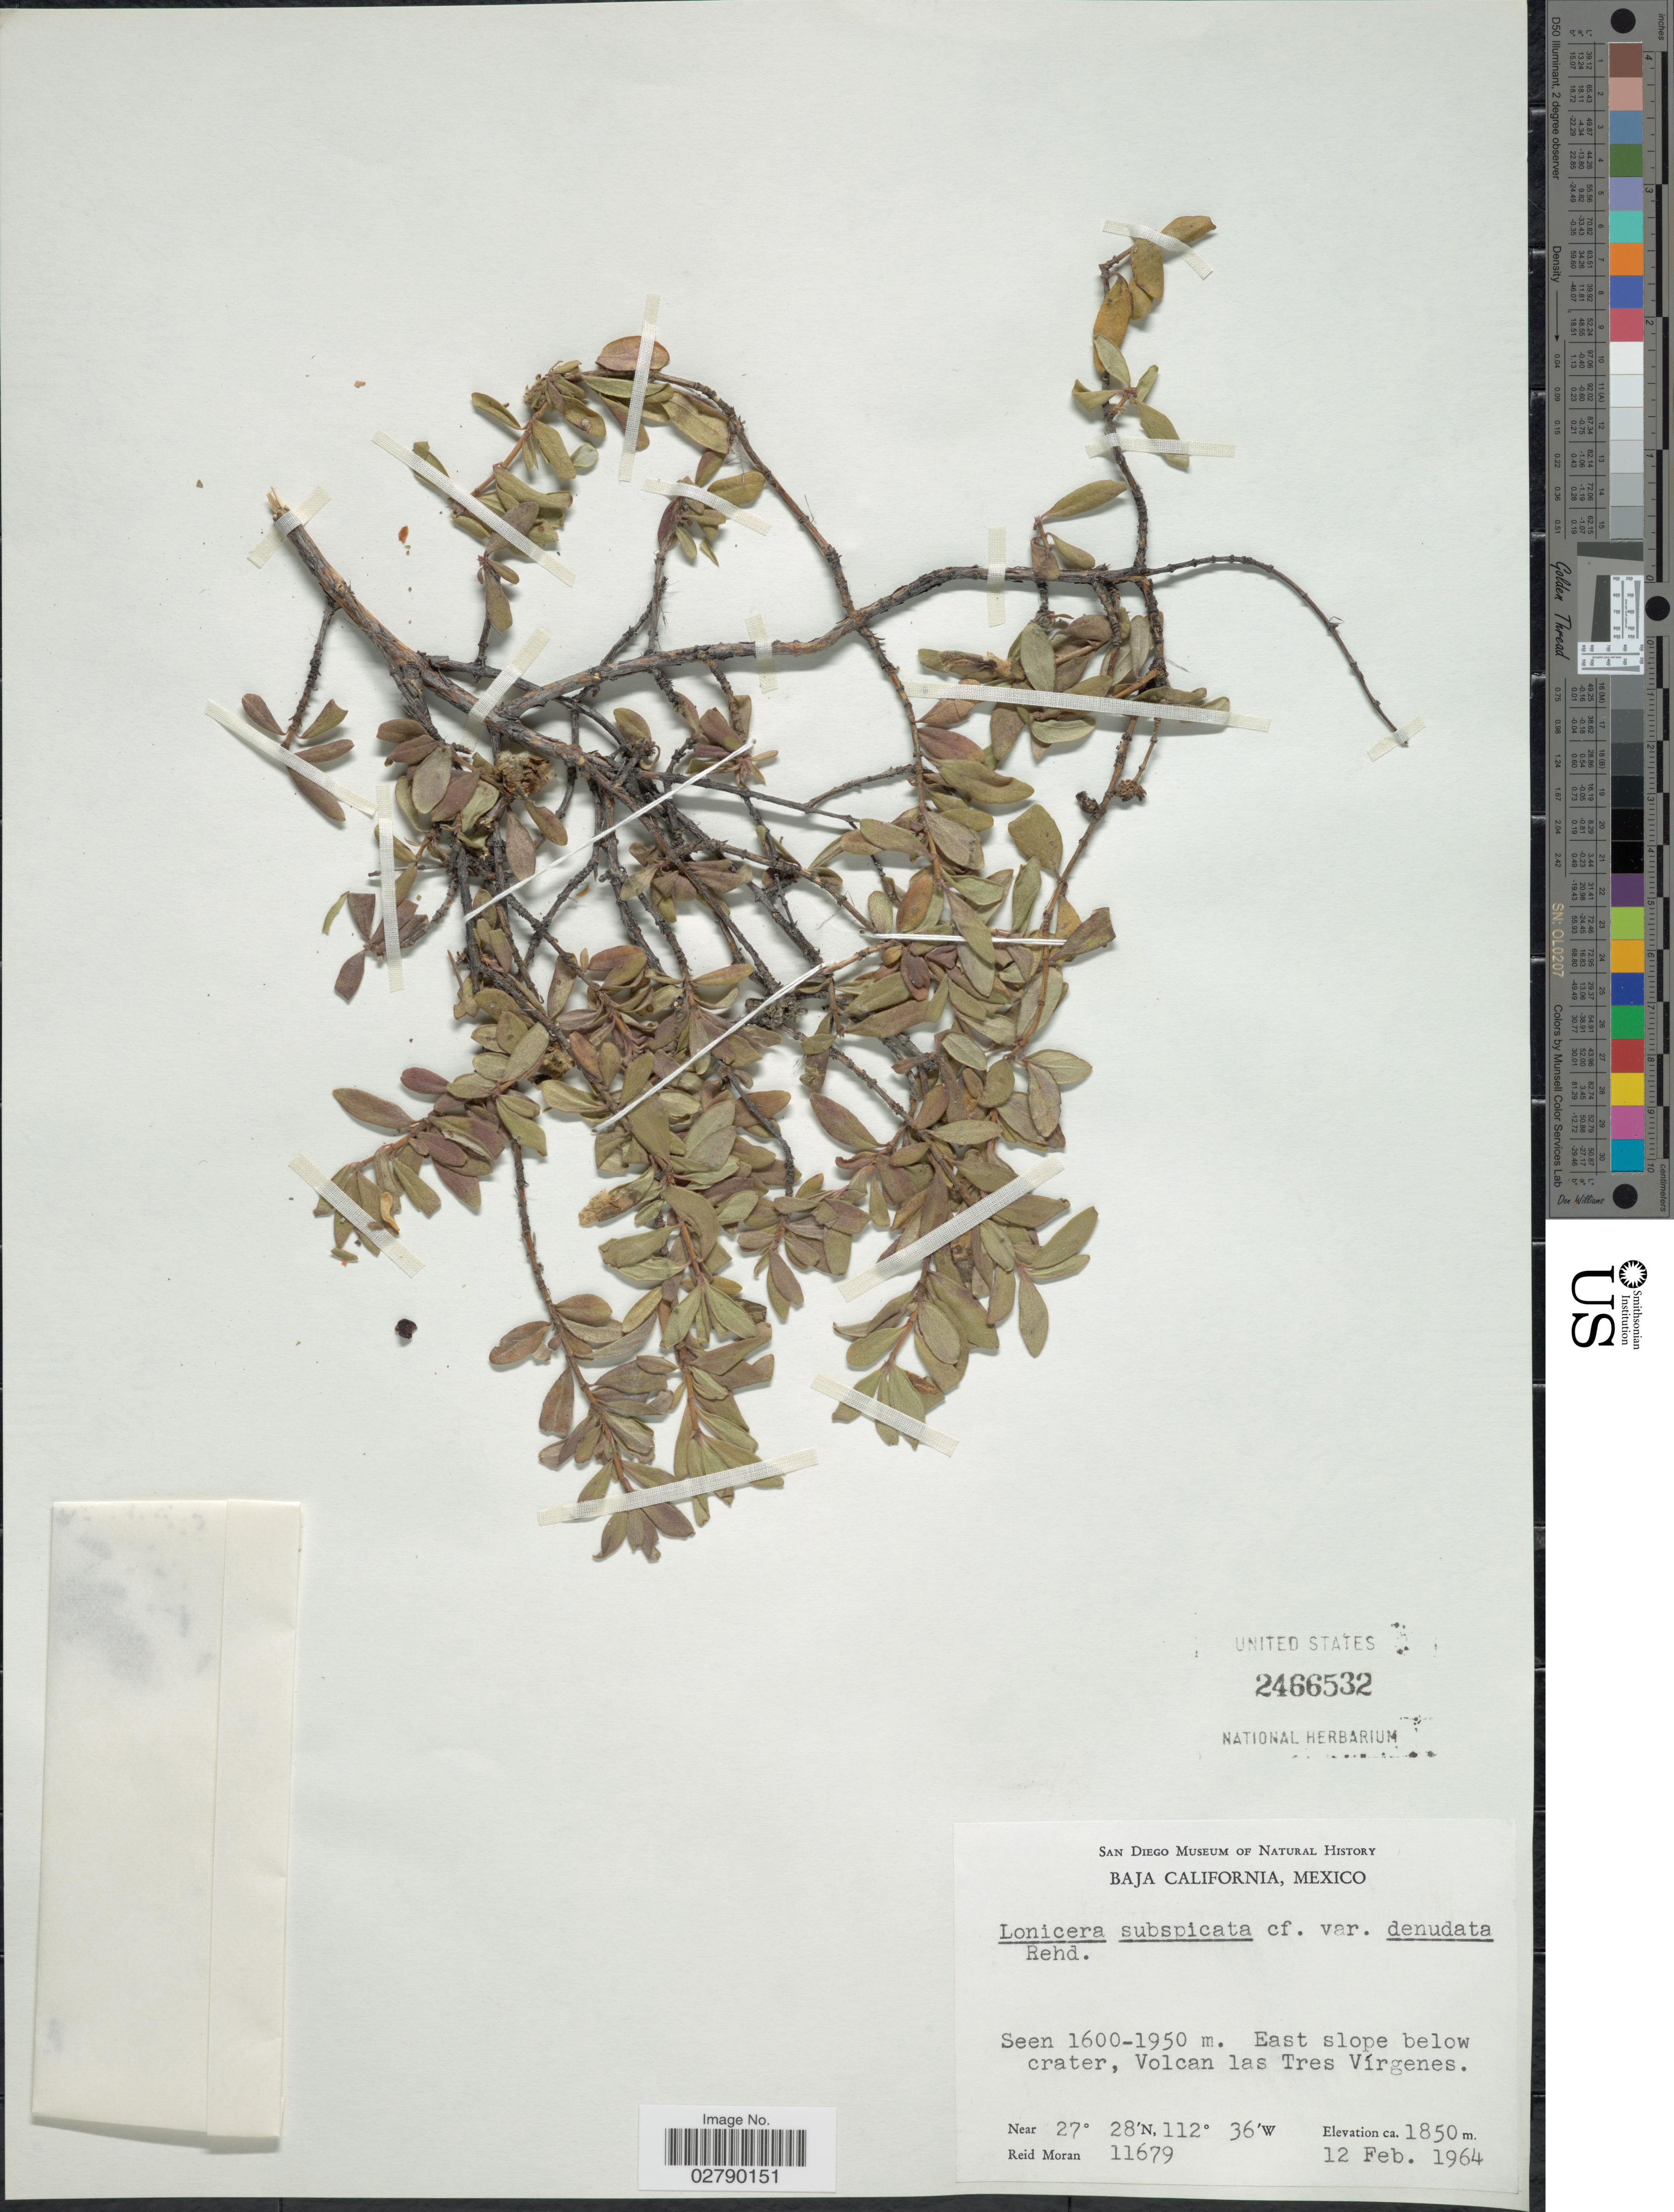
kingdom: Plantae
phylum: Tracheophyta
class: Magnoliopsida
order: Dipsacales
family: Caprifoliaceae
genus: Lonicera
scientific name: Lonicera subspicata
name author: Hook. & Arn.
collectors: R. V. Moran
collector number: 11679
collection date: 1964-02-12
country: Mexico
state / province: Baja California Sur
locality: East slope below crater, Volcan las Tres Vírgenes.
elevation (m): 1850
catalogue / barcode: US 2466532